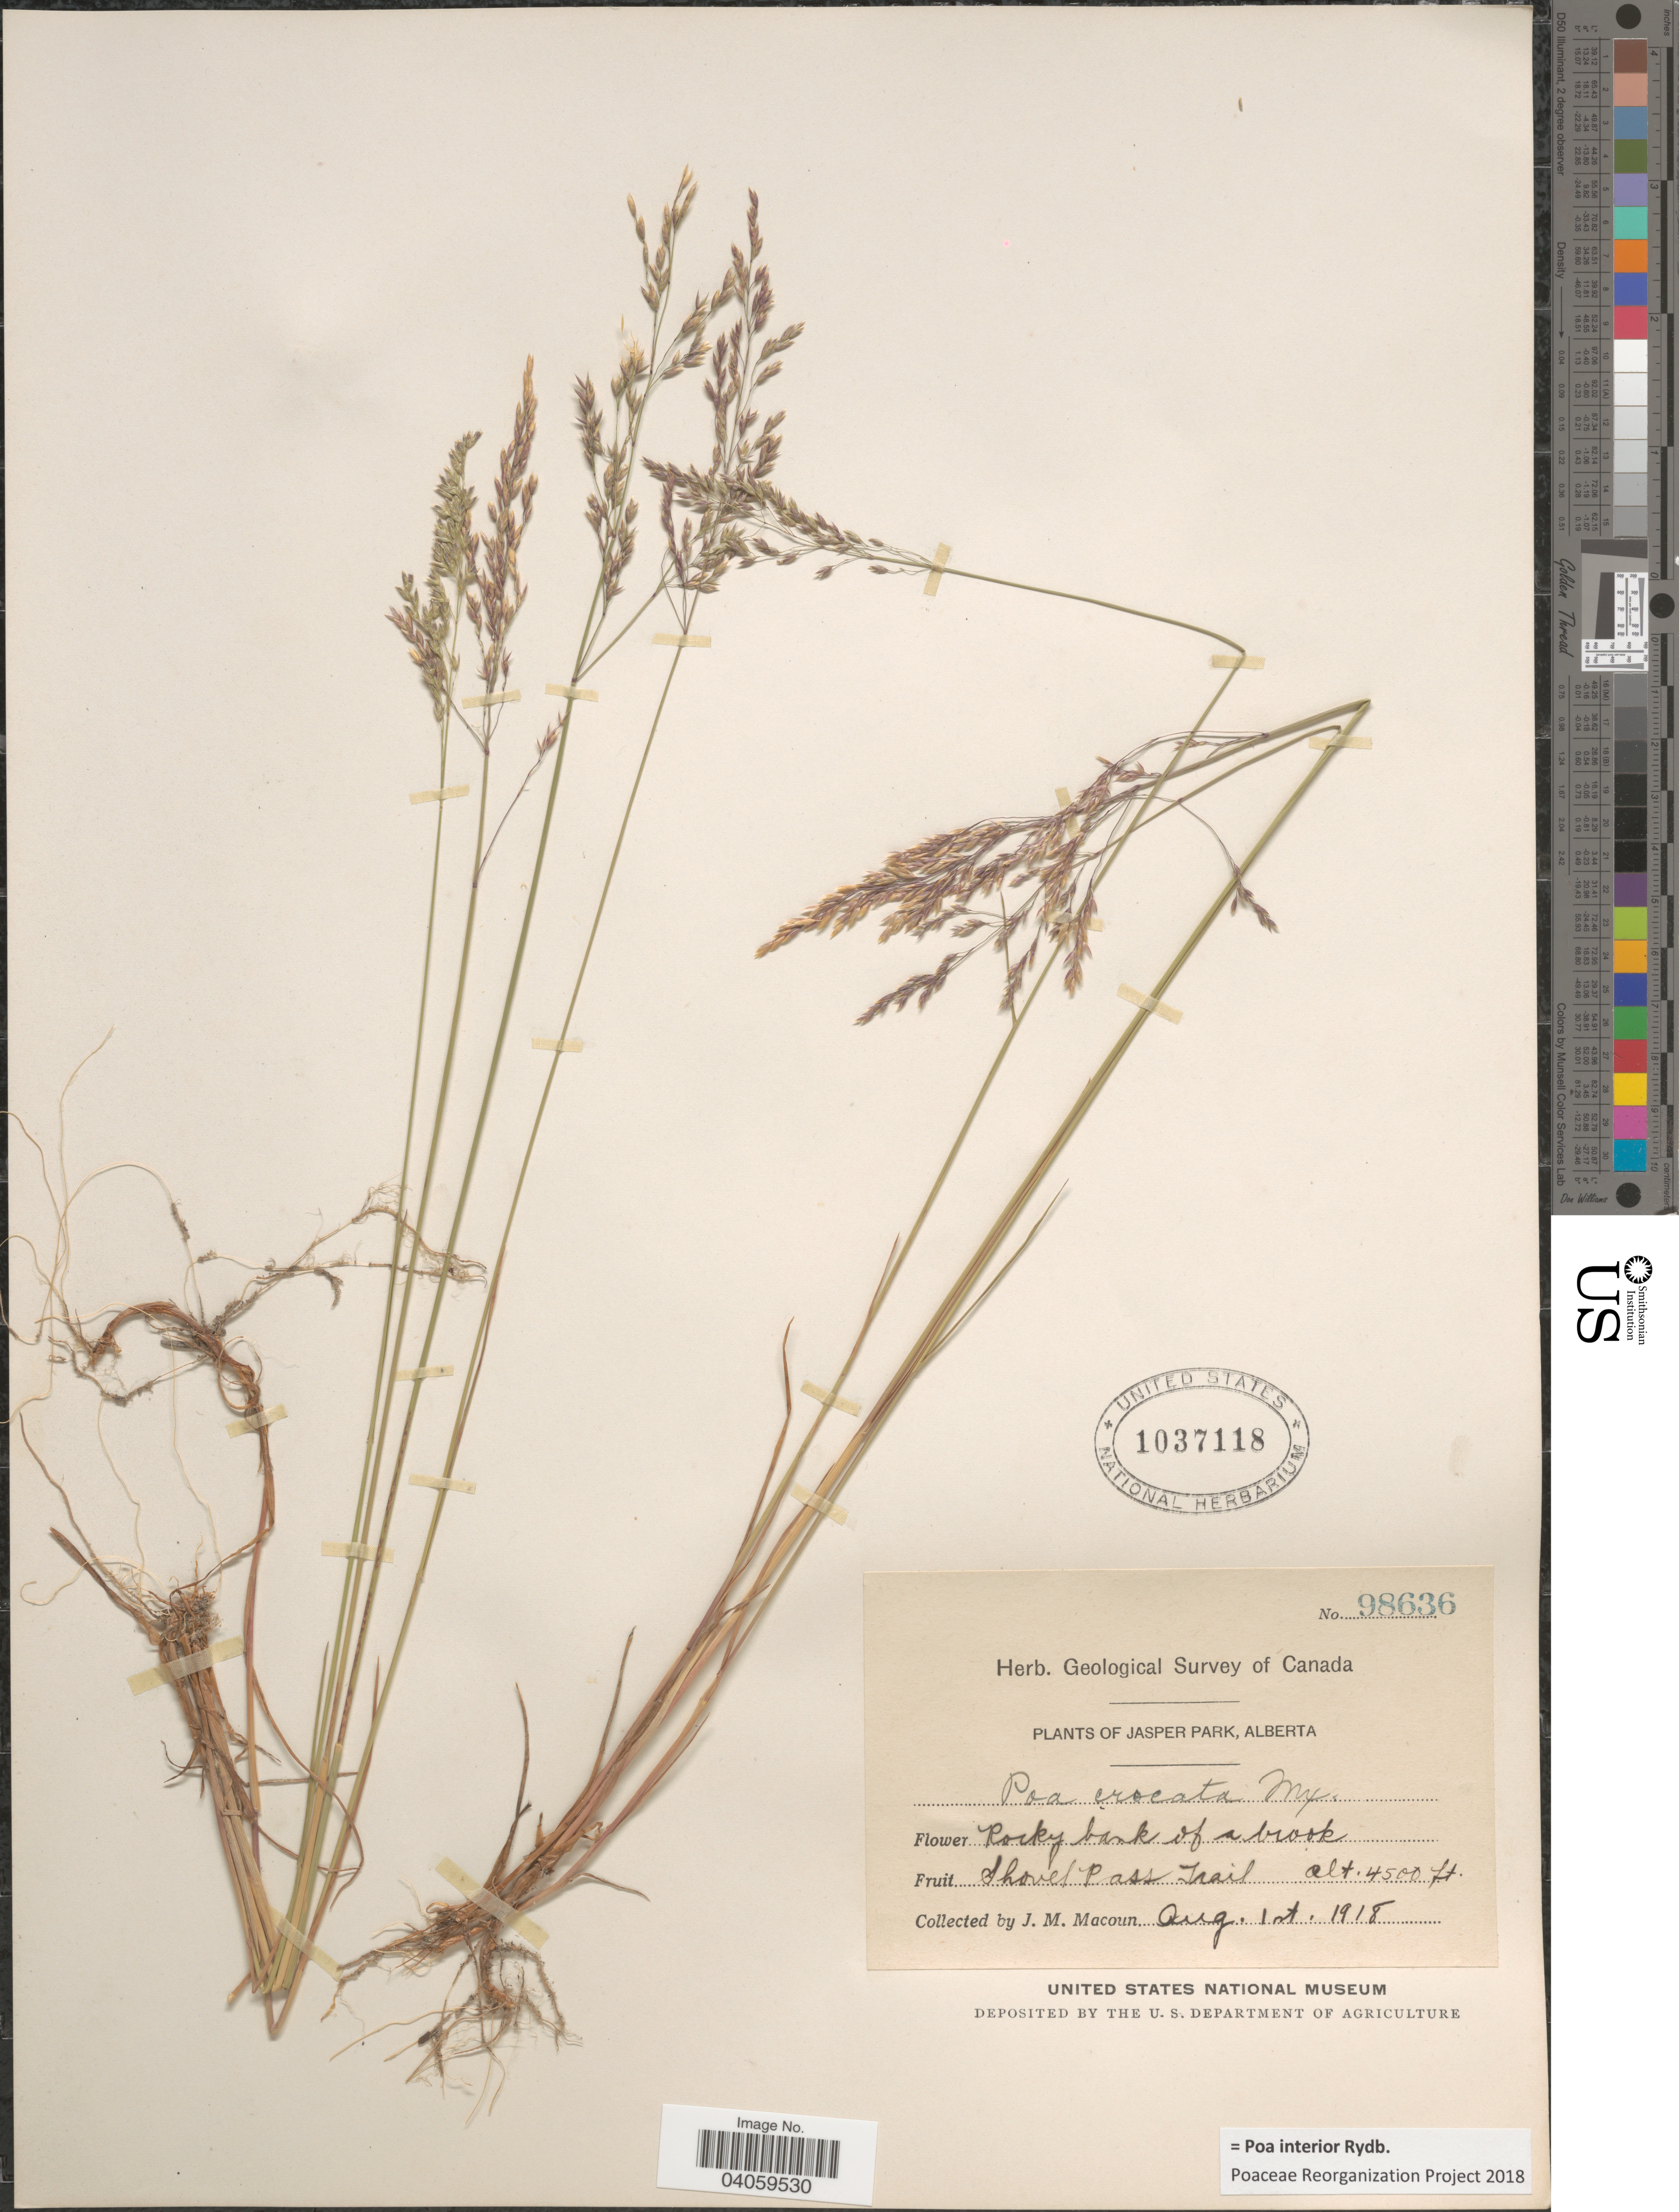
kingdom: Plantae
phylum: Tracheophyta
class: Liliopsida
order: Poales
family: Poaceae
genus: Poa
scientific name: Poa interior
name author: Rydb.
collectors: J. M. Macoun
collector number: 98636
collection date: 1918-08-01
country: Canada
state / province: Alberta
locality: Jasper Park. Shovel Pass Trail.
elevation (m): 1372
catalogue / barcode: US 1037118